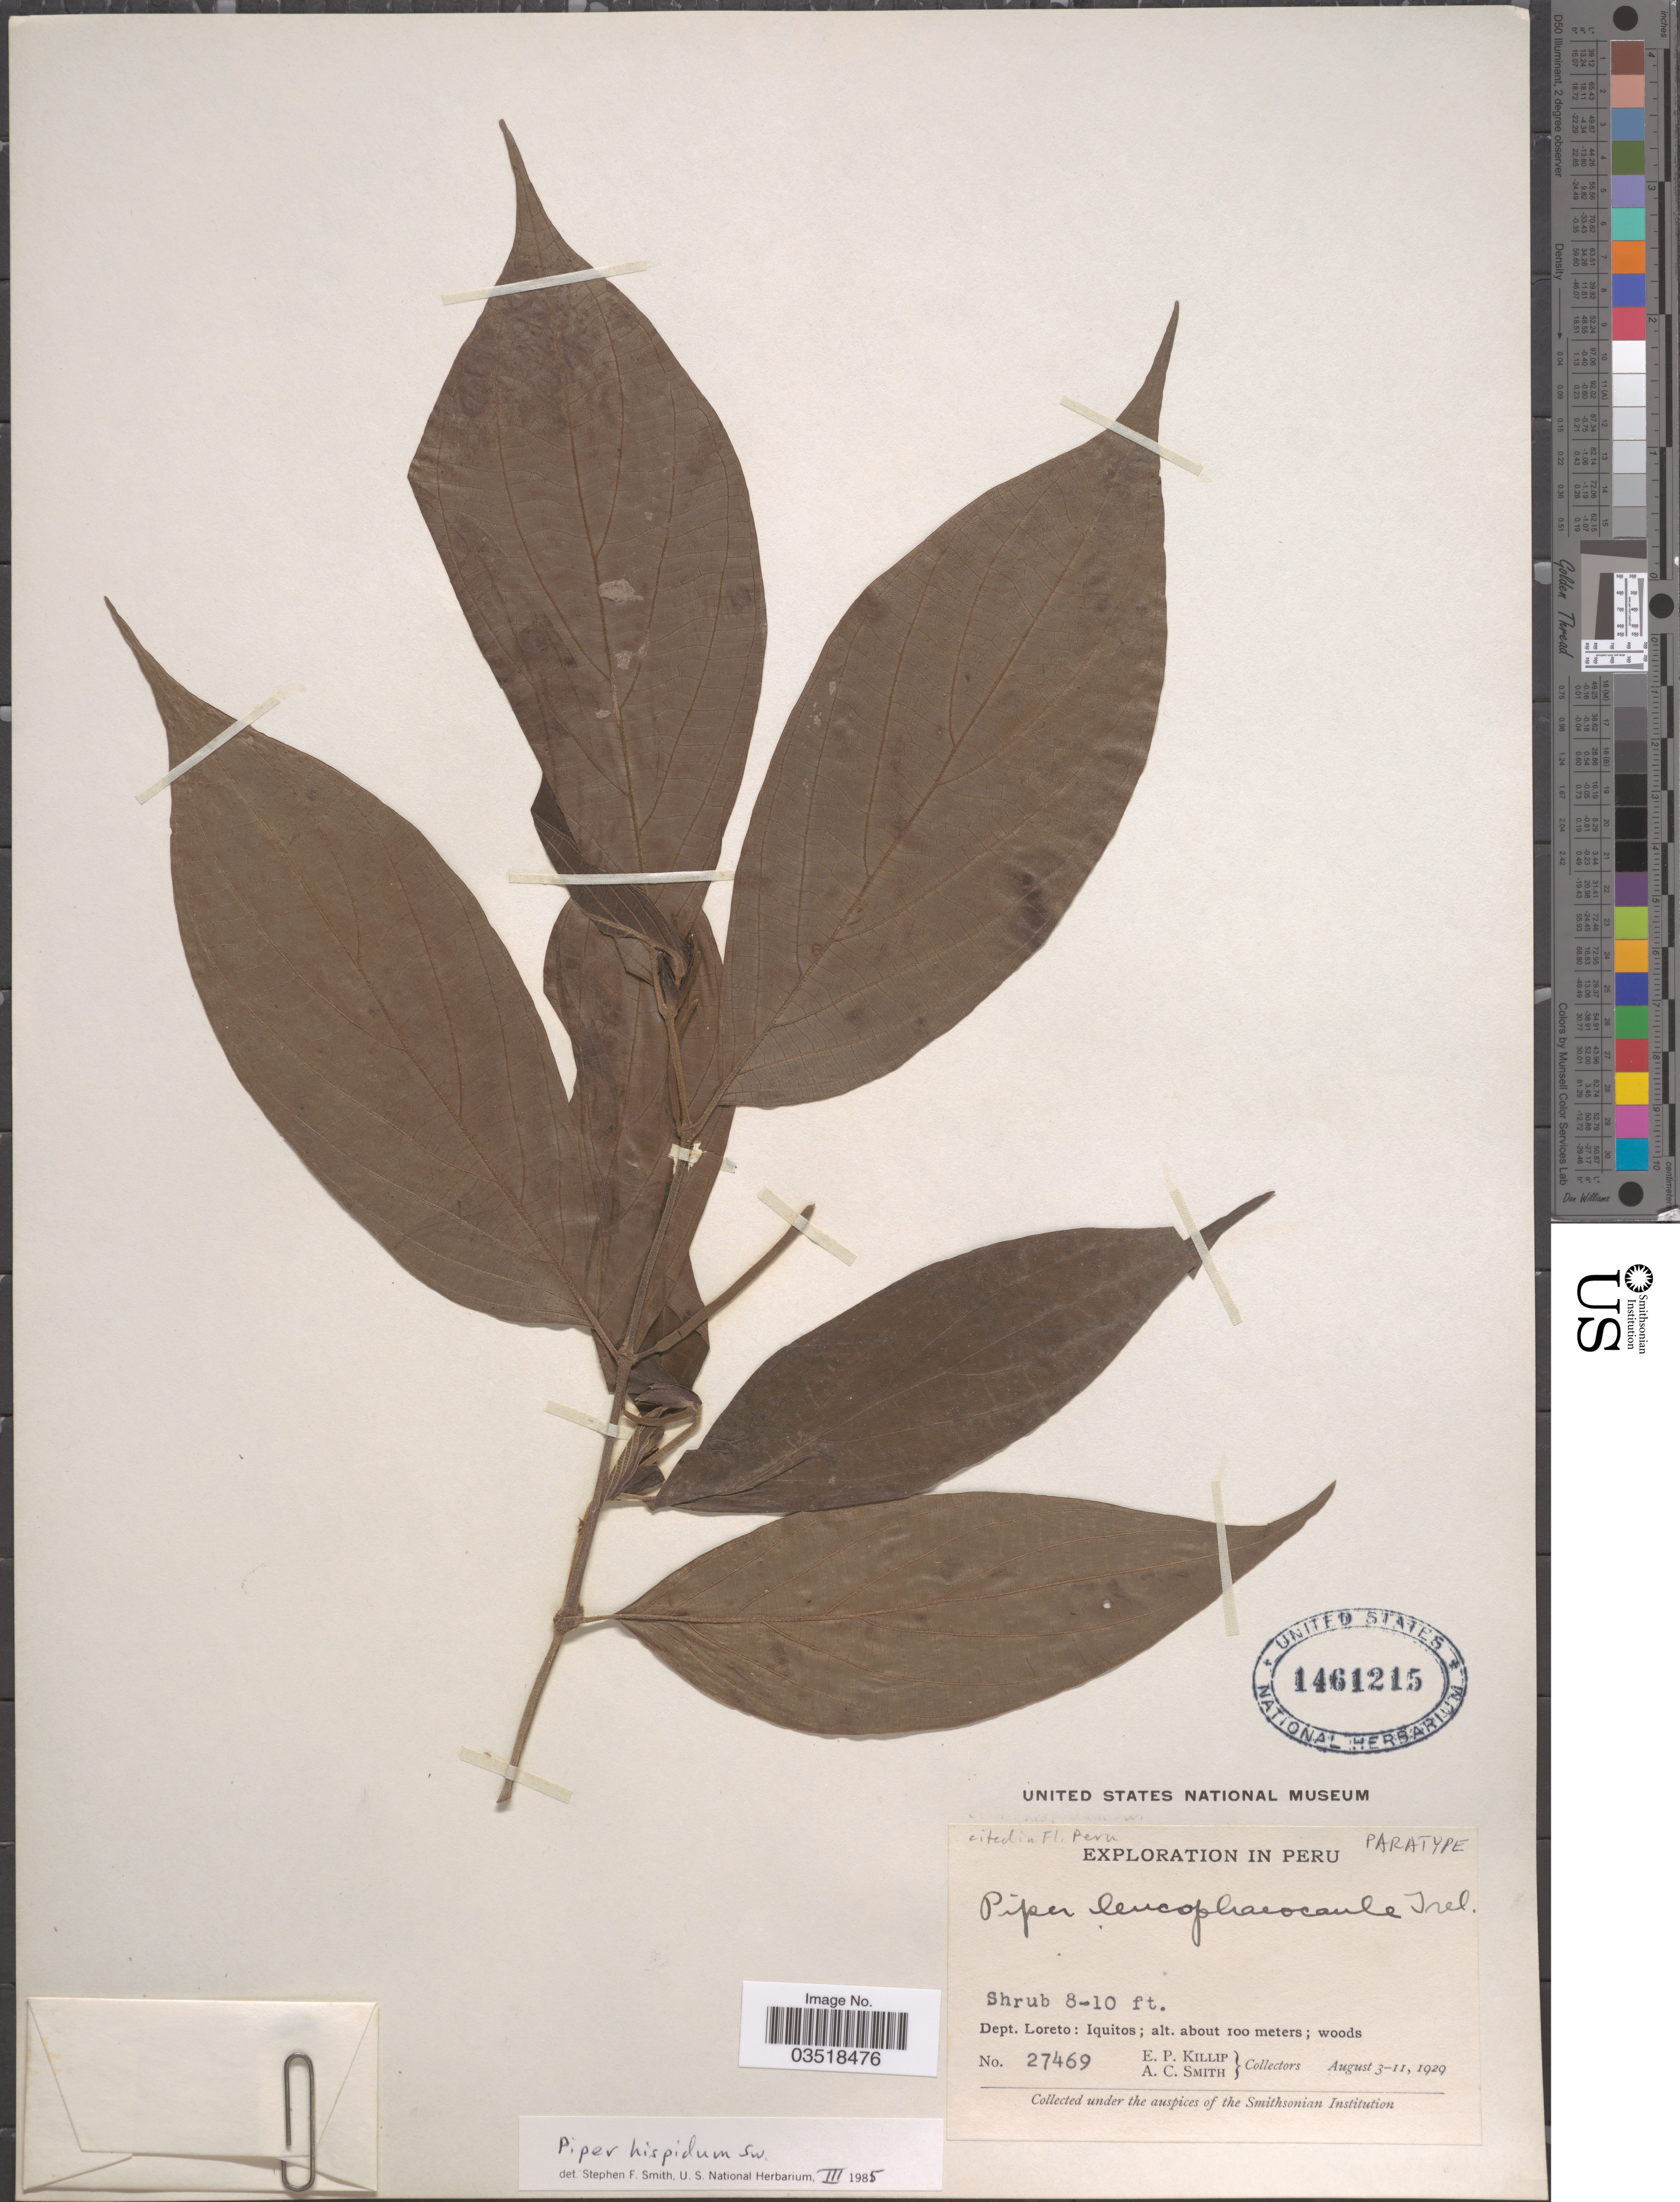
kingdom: Plantae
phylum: Tracheophyta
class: Magnoliopsida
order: Piperales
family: Piperaceae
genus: Piper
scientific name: Piper leucophaeocaule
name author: Trel.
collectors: E. P. Killip & A. C. Smith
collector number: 27469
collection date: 1929-08-03/1929-08-11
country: Peru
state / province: Loreto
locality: Dept. Loreto: Iquitos.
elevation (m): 100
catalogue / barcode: US 1461215